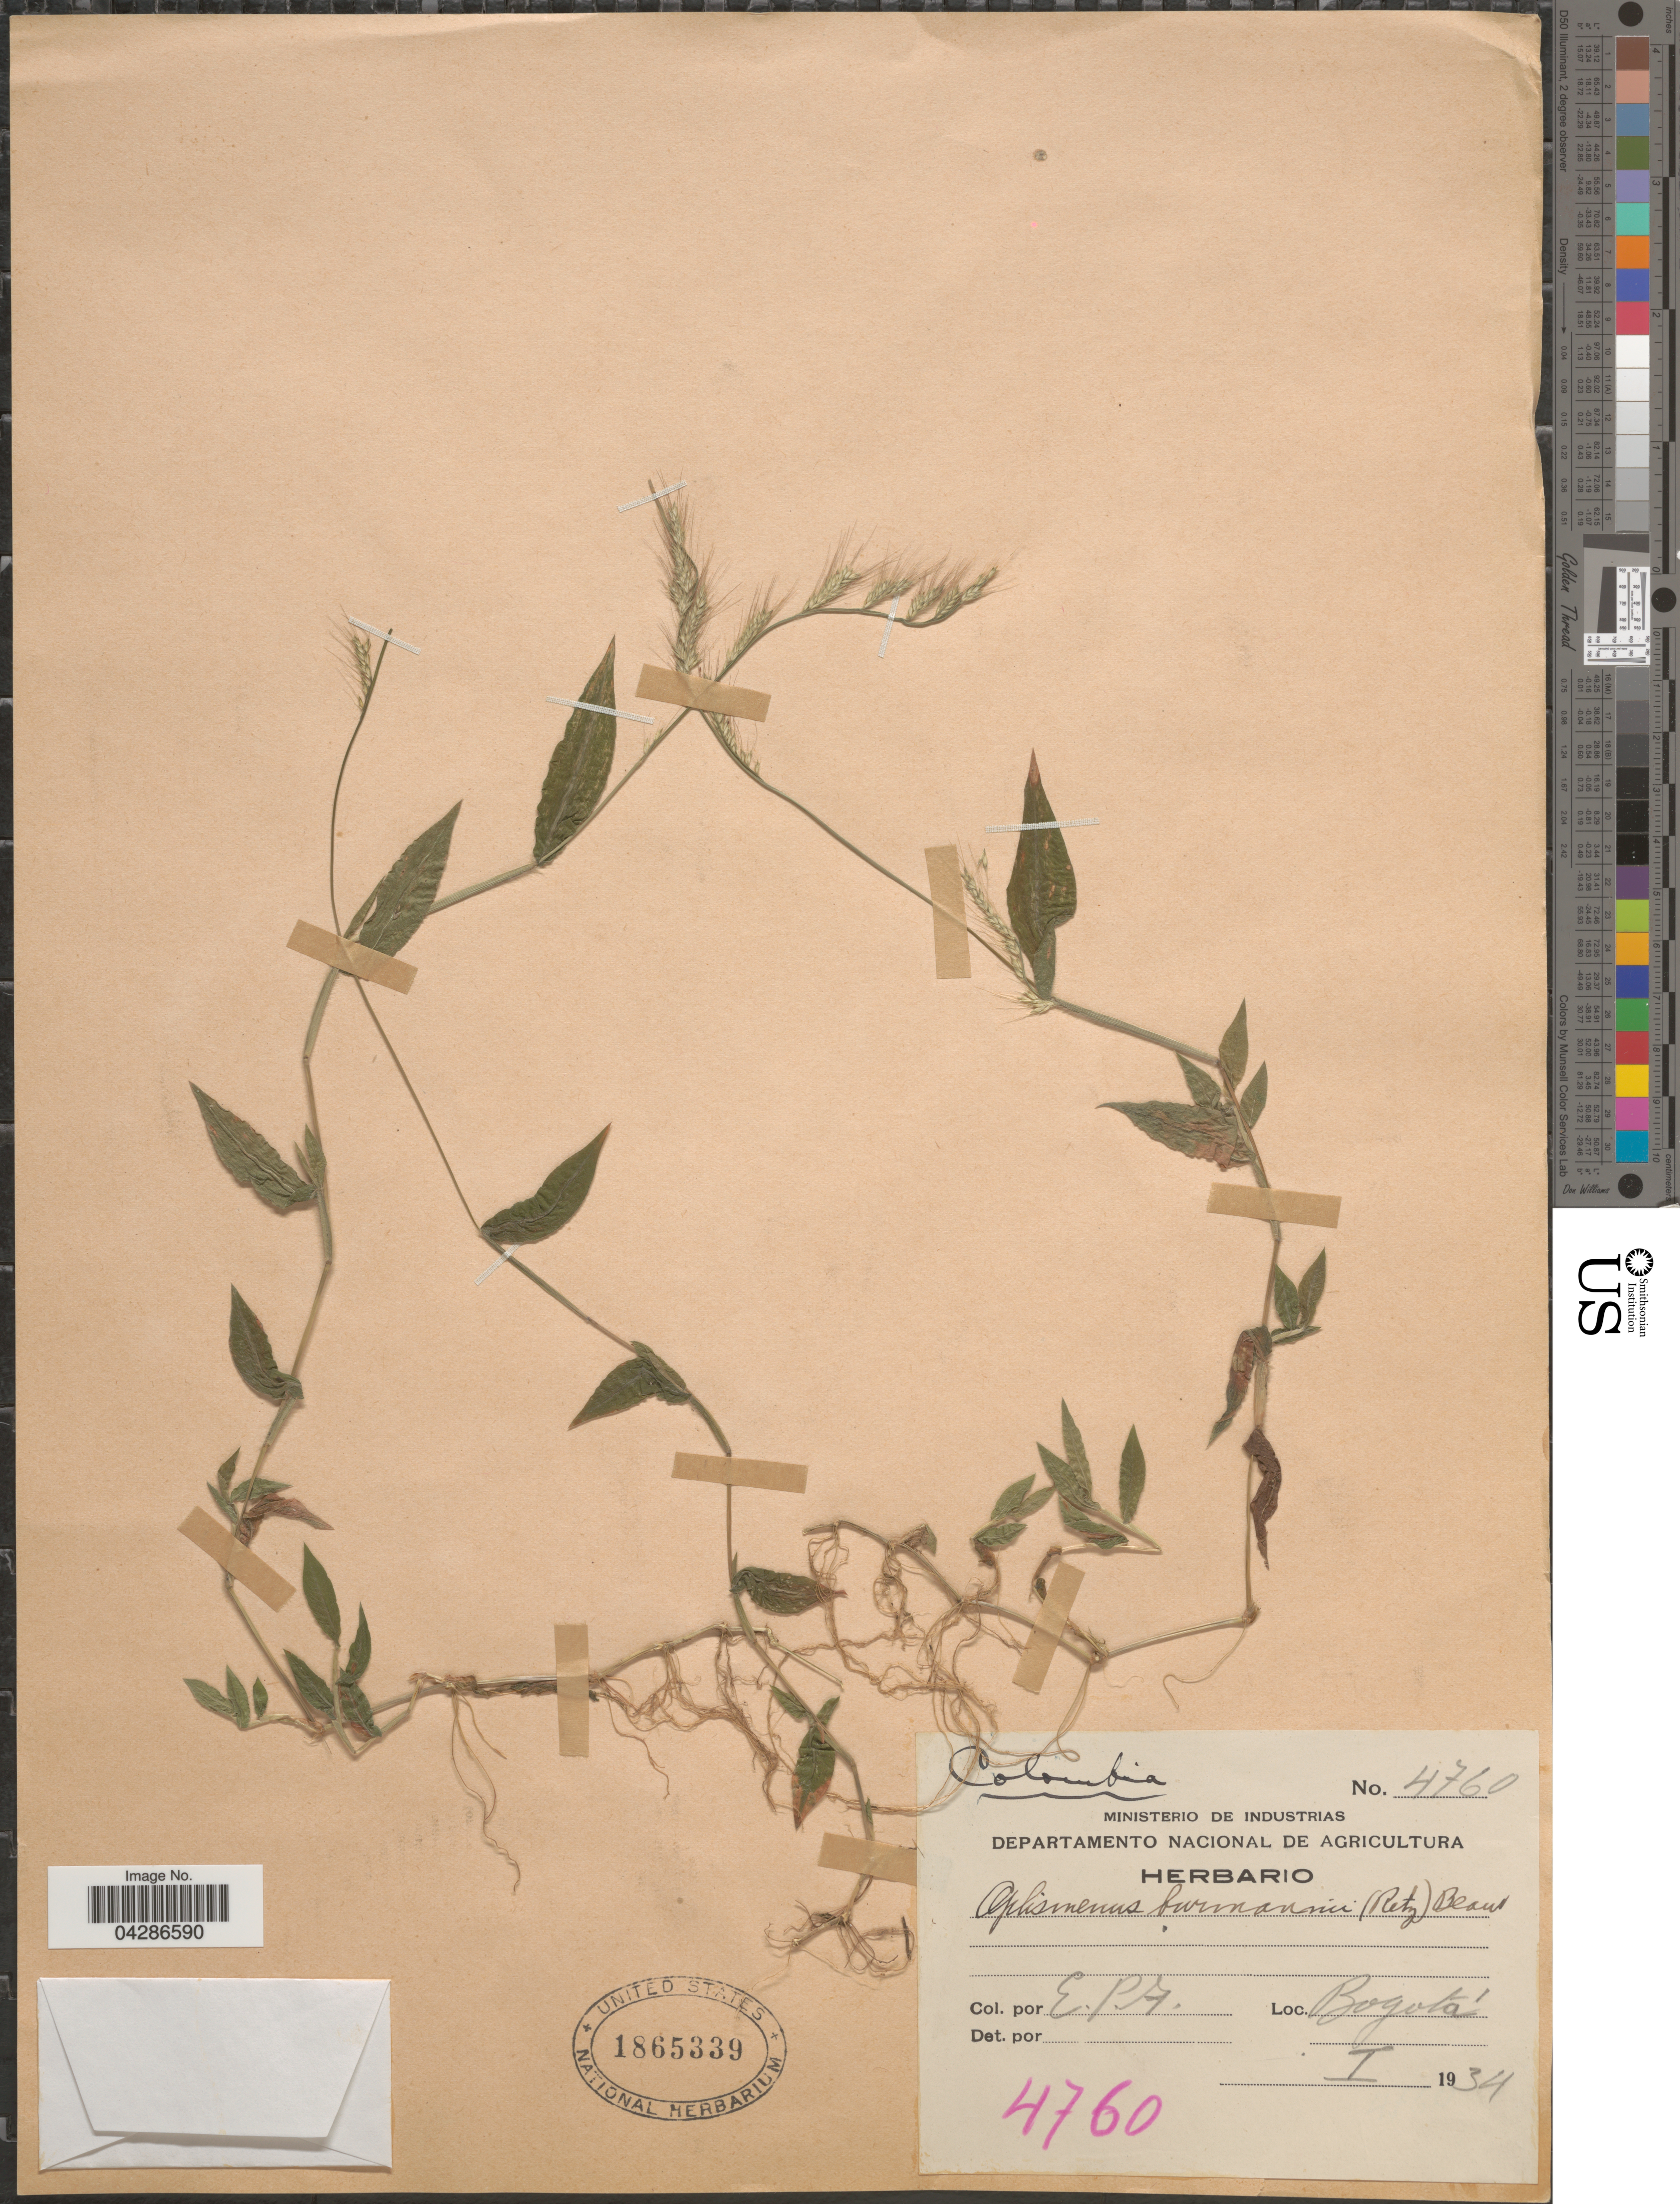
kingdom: Plantae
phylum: Tracheophyta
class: Liliopsida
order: Poales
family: Poaceae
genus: Oplismenus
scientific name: Oplismenus burmannii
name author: (Retz.) P. Beauv.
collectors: E. Pérez Arbeláez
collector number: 4760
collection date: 1934-01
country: Colombia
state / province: Bogota D.C.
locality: Bogotá.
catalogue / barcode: US 1865339